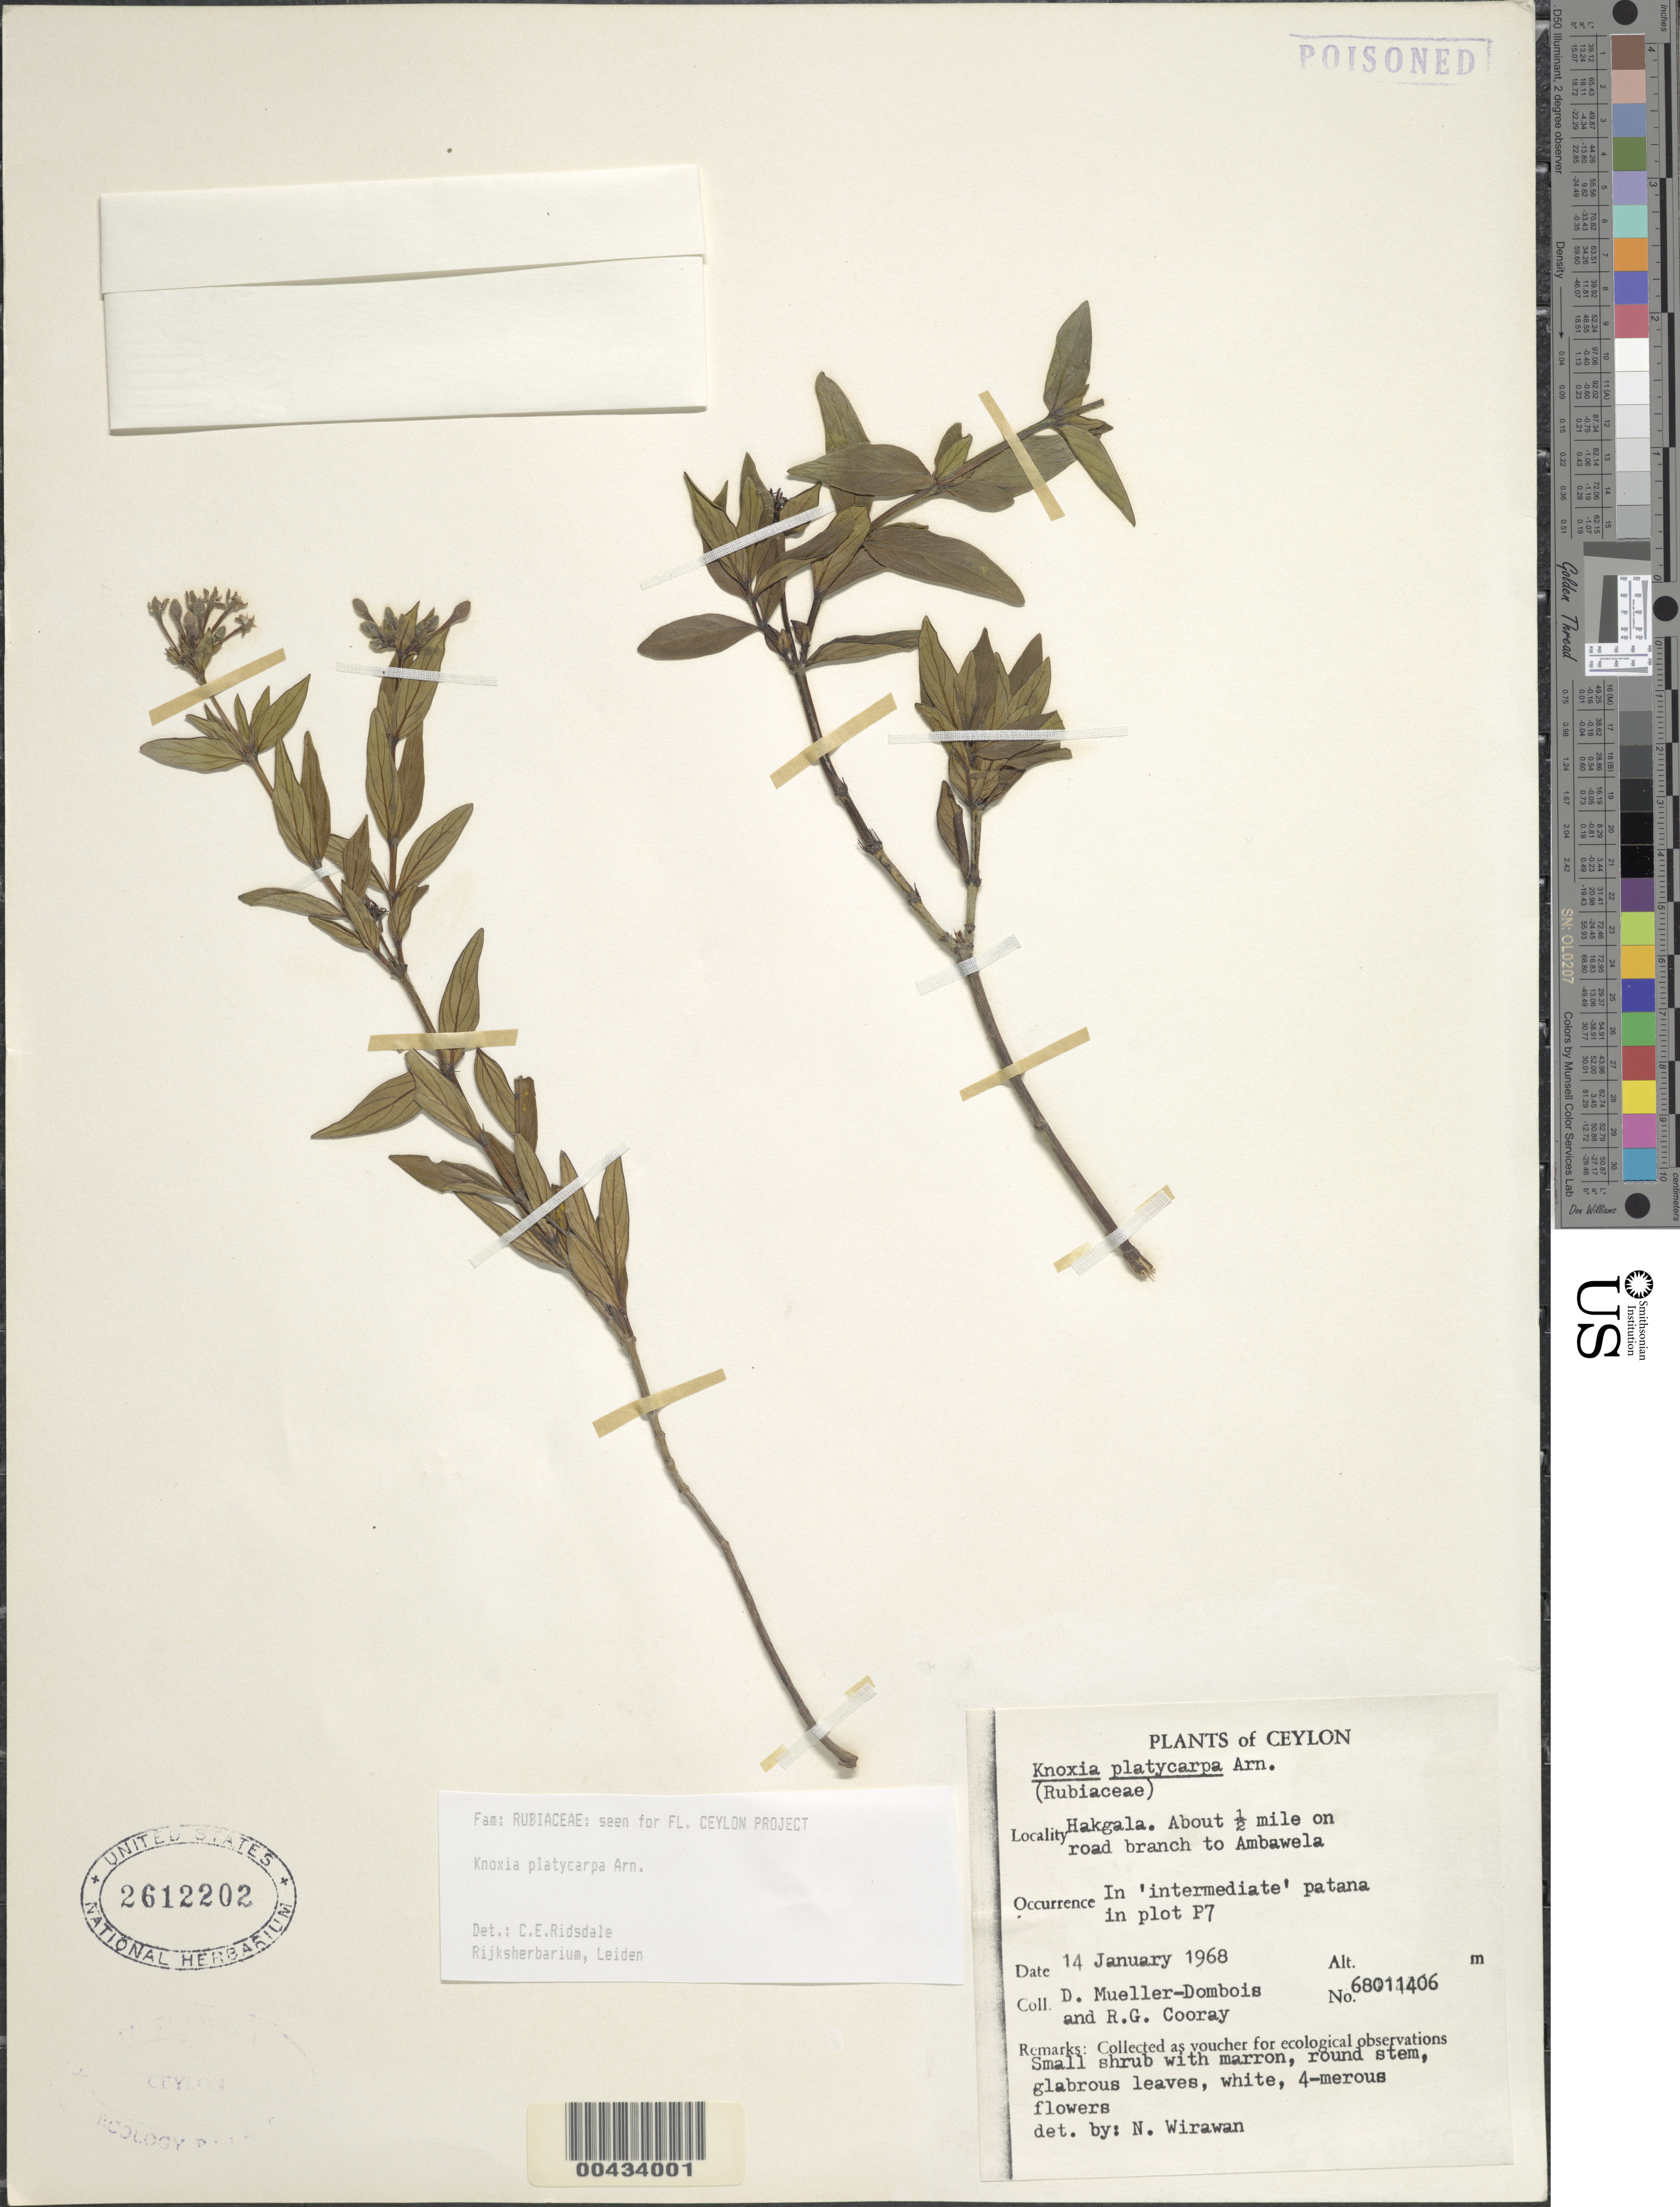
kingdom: Plantae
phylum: Tracheophyta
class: Magnoliopsida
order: Gentianales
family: Rubiaceae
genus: Knoxia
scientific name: Knoxia platycarpa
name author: Arn.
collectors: D. Mueller-Dombois & R. Cooray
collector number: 68011406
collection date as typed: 14 Jan 1968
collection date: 1968-01-14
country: Sri Lanka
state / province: Central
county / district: Nuwara Eliya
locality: Hakgala, about 0.5 mi on rd branch to Ambawela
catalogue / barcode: US 2612202